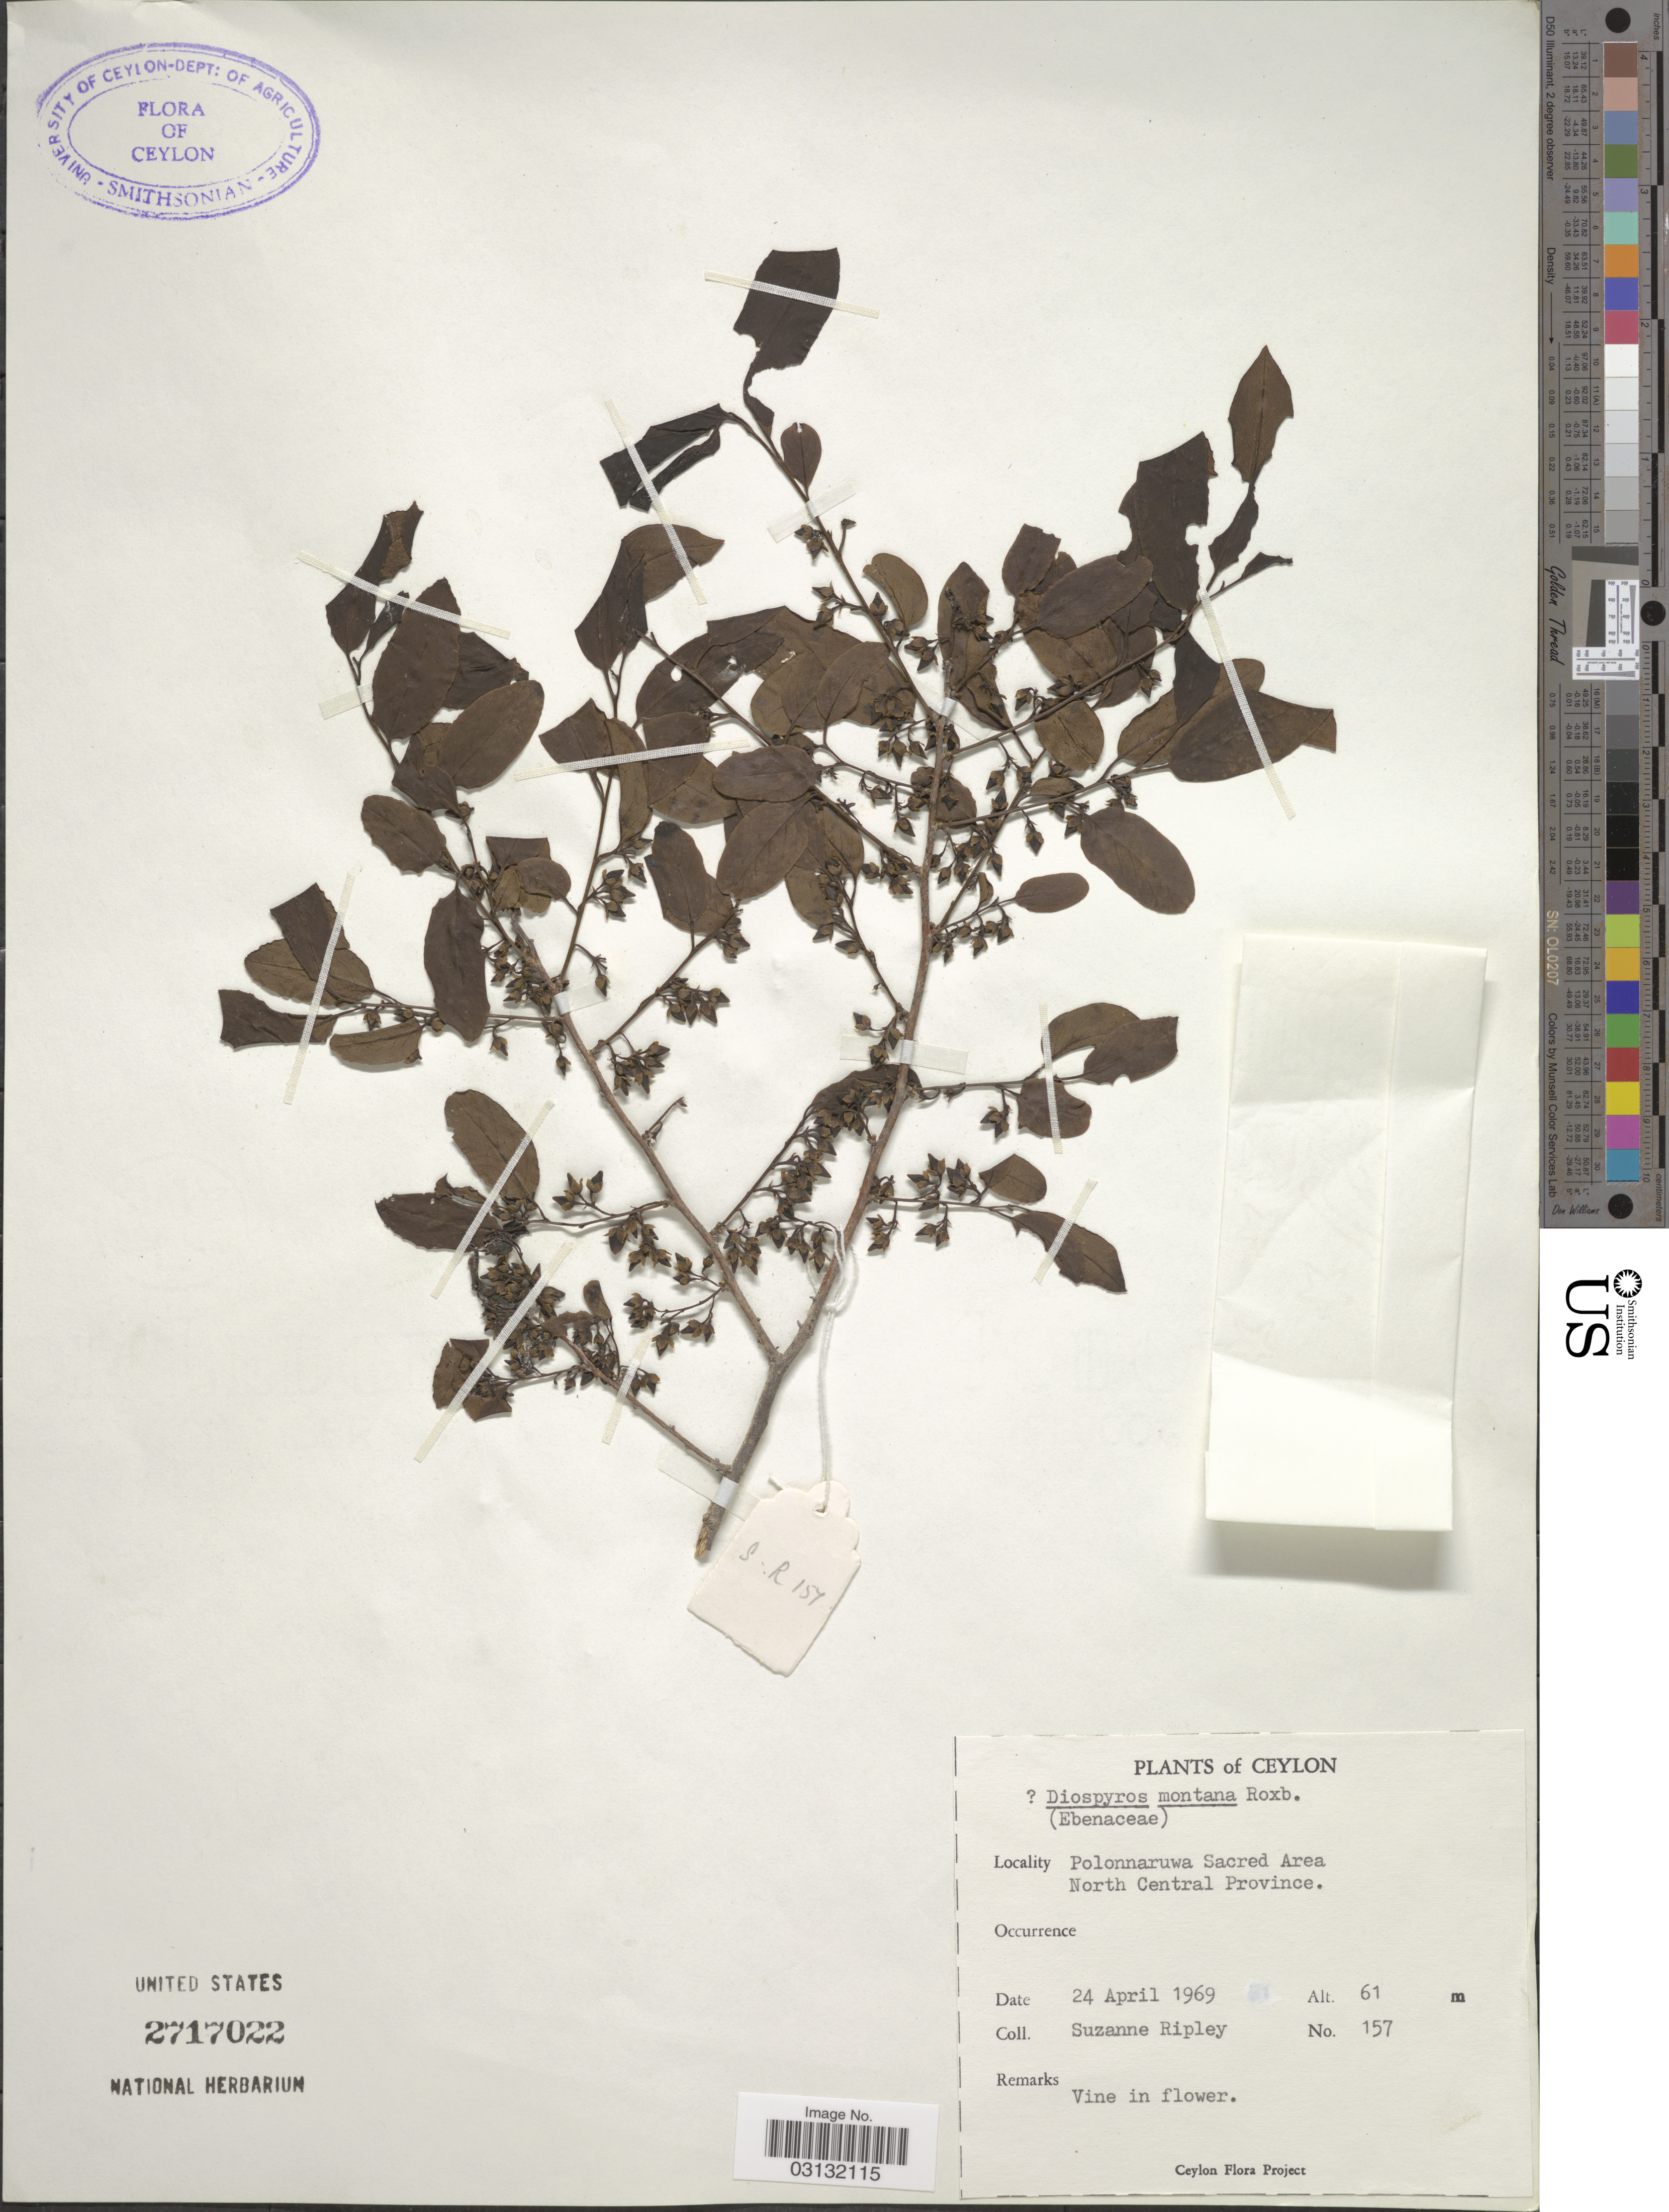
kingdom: Plantae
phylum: Tracheophyta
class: Magnoliopsida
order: Ericales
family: Ebenaceae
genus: Diospyros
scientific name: Diospyros montana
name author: Roxb.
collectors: S. Ripley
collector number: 157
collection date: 1969-04-24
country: Sri Lanka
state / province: North Central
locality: Ceylon, Polonnaruwa Sacred Area, North Central Province.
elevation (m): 61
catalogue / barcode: US 2717022